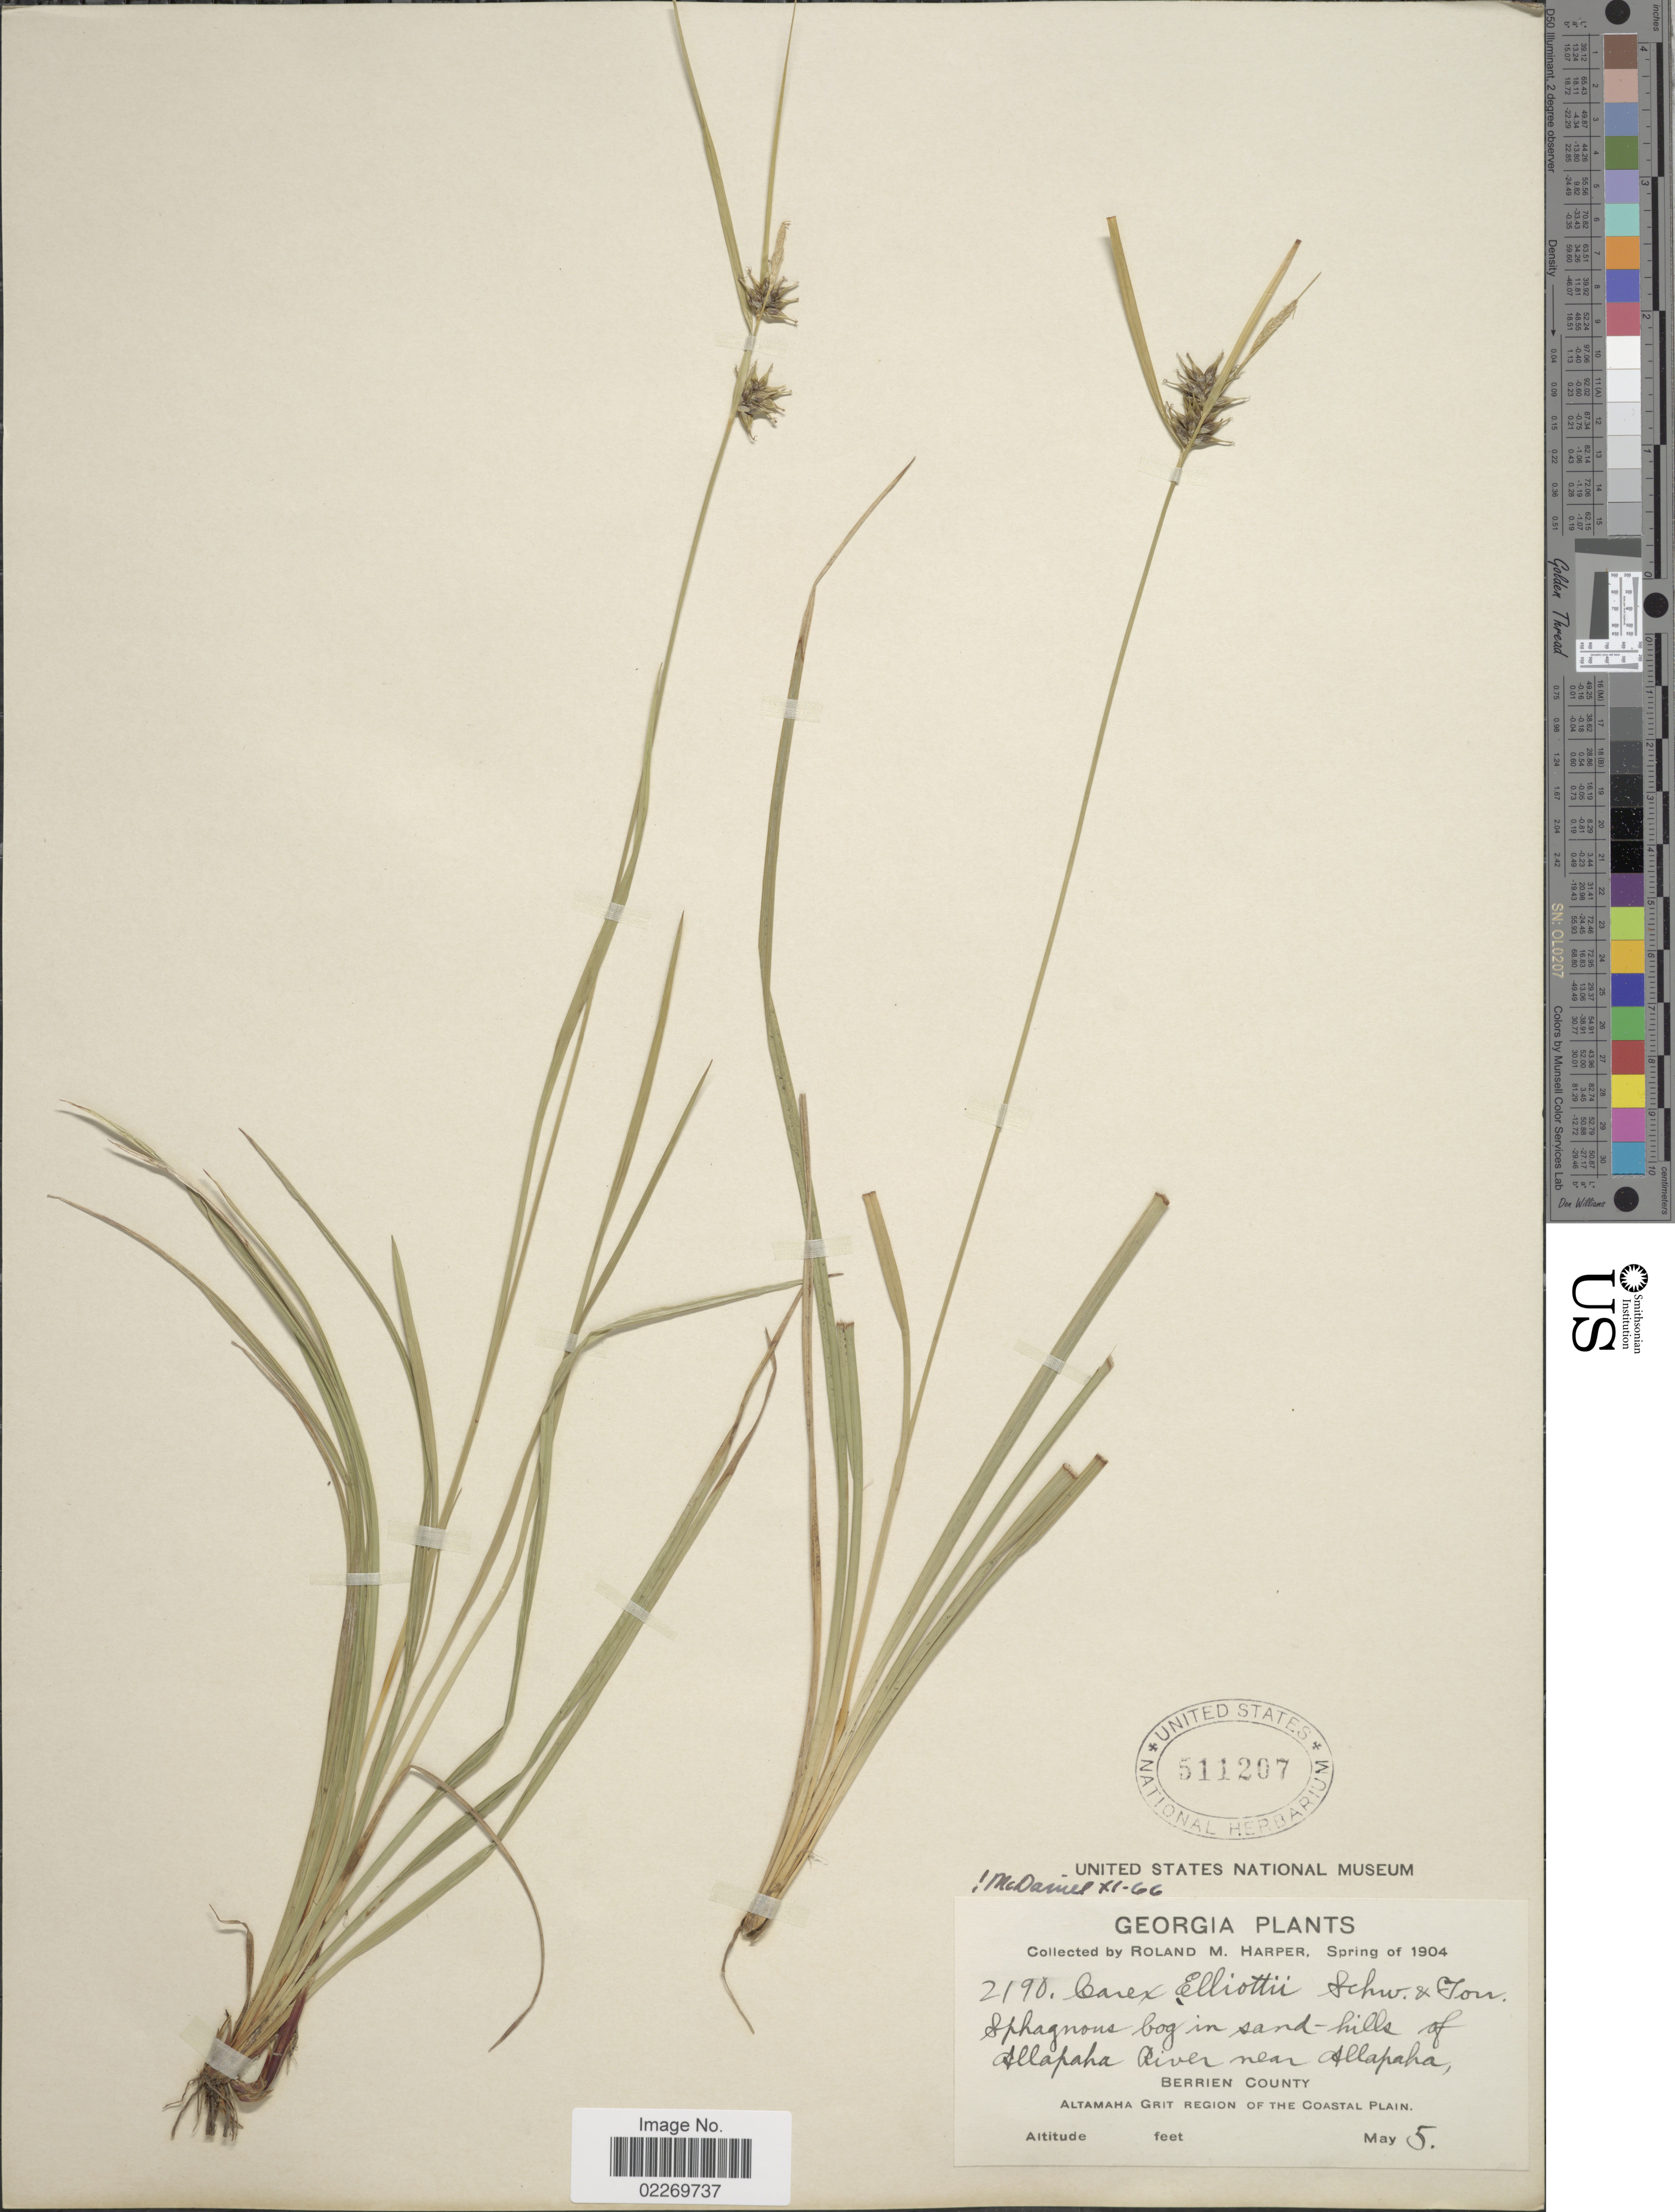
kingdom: Plantae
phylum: Tracheophyta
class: Liliopsida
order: Poales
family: Cyperaceae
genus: Carex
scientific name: Carex elliottii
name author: Schwein. & Torr.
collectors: R. M. Harper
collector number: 2190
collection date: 1904-05-05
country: United States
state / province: Georgia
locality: Sphagnous bog in sand-hills of Allapaha River near Allapaha. Berrien County. Altamaha Grit Region of the Coastal Plain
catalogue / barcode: US 511207